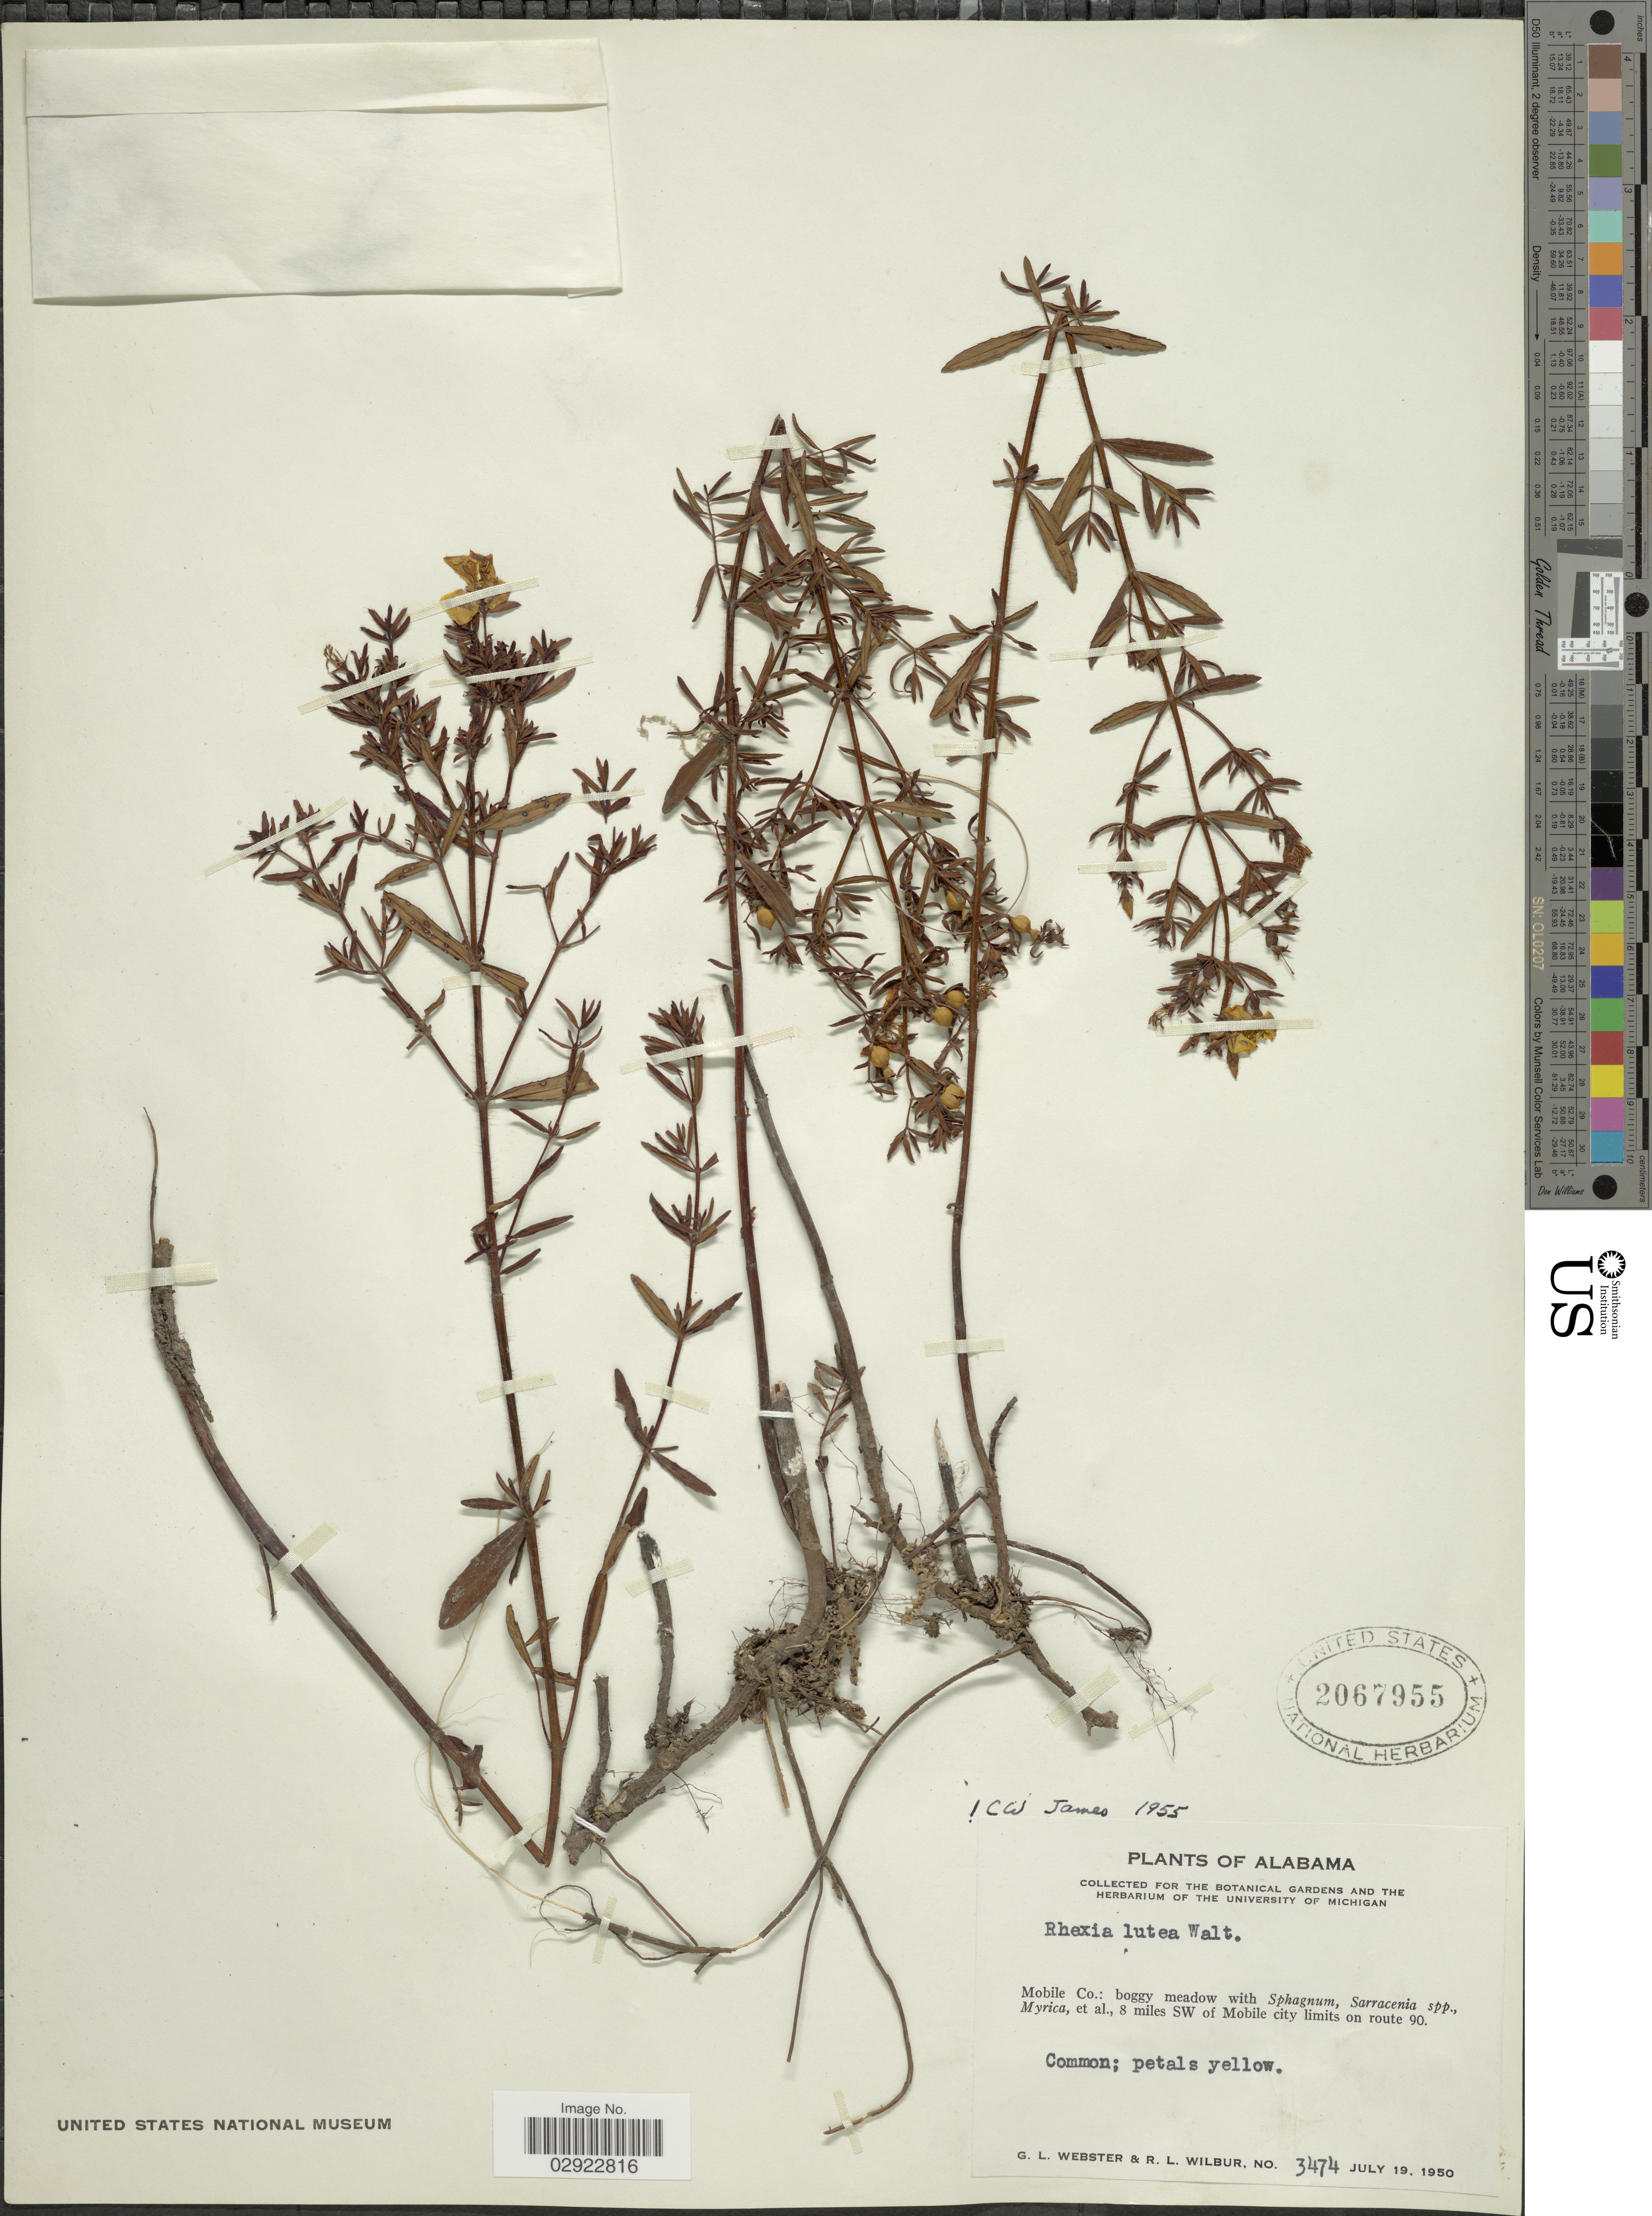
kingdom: Plantae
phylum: Tracheophyta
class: Magnoliopsida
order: Myrtales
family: Melastomataceae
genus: Rhexia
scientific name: Rhexia lutea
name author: Walter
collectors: G. L. Webster & R. L. Wilbur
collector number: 3474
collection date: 1950-07-19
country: United States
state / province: Alabama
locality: Mobile Co.: 8 miles Sw of Mobile city limits on route 90.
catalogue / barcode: US 2067955